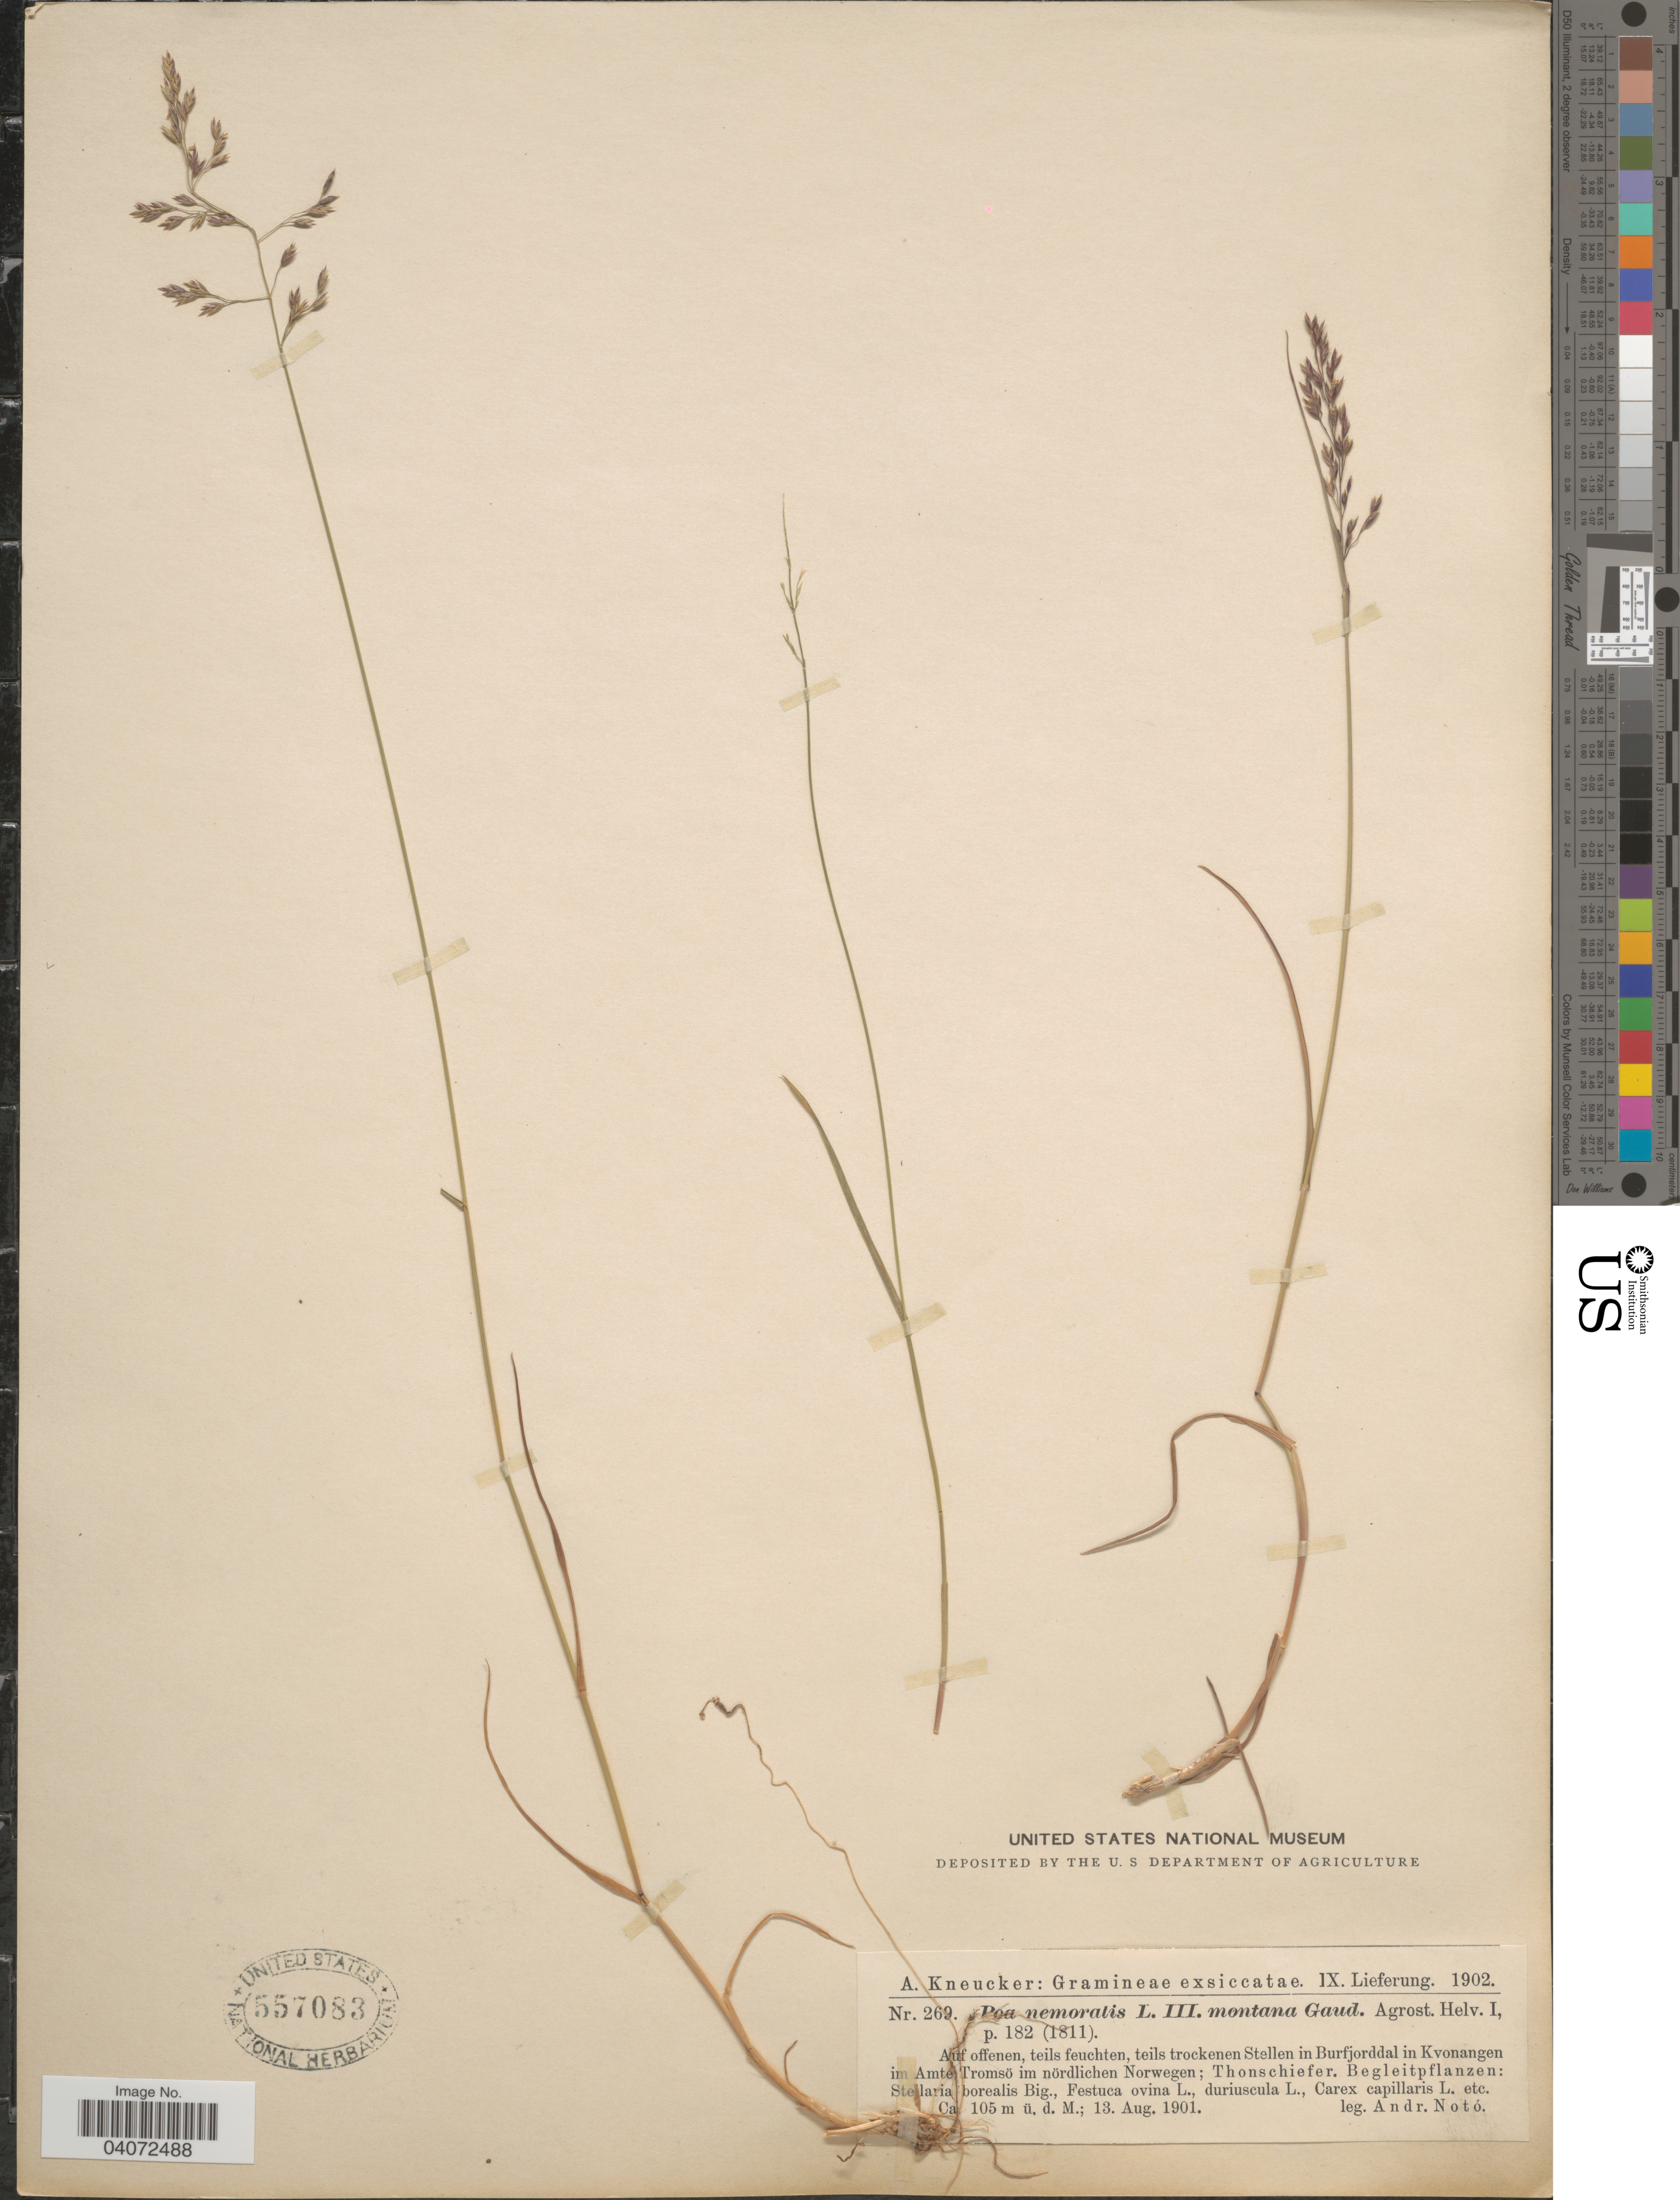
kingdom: Plantae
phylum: Tracheophyta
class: Liliopsida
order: Poales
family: Poaceae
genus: Poa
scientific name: Poa nemoralis var. montana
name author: Gaudin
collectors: A. Noto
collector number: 269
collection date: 1901-08-13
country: Norway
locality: Auf offenen, teils feuchten, teils trockenen Stellen in Burfjorddal in Kvonangen im Amte Tromsö im nördlichen Norwegen; Thonschiefer.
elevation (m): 105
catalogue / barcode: US 557083